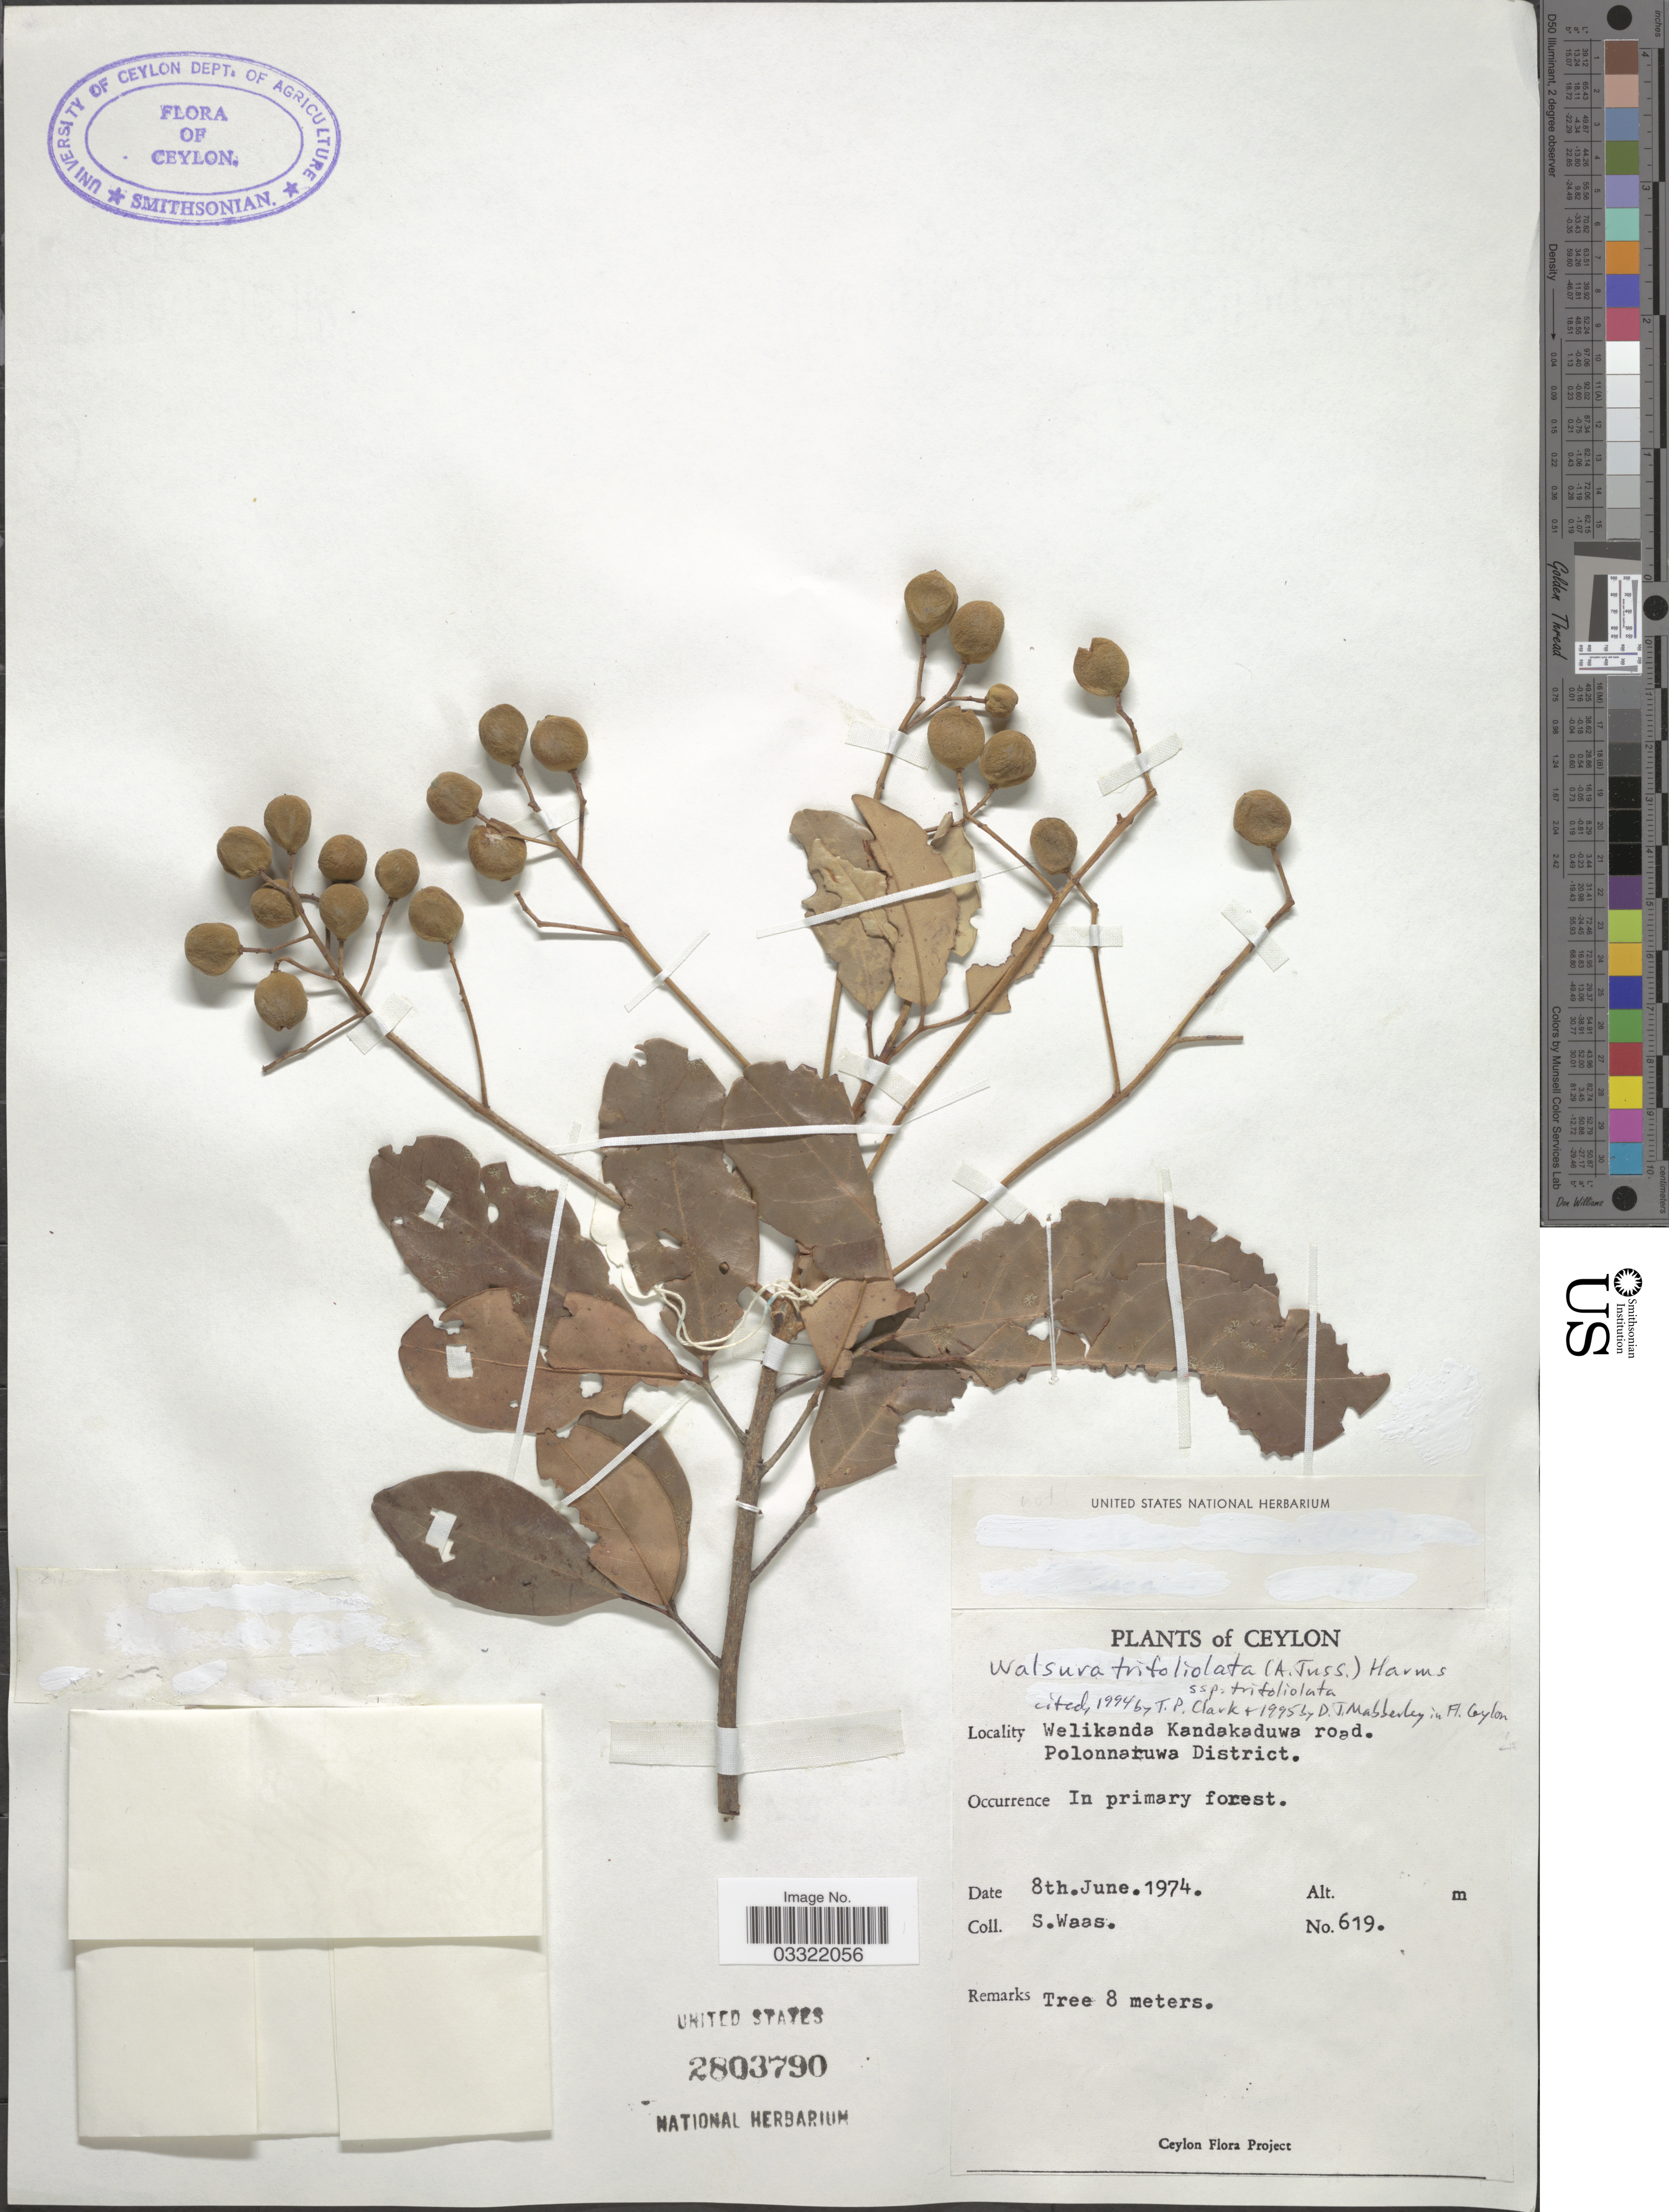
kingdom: Plantae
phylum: Tracheophyta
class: Magnoliopsida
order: Sapindales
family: Meliaceae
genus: Walsura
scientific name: Walsura trifoliolata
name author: (A. Juss.) Harms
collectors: S. Waas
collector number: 619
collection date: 1974-06-08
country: Sri Lanka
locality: Ceylon, Welikanda Kandakaduwa road. Polonnaruwa District.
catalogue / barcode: US 2803790